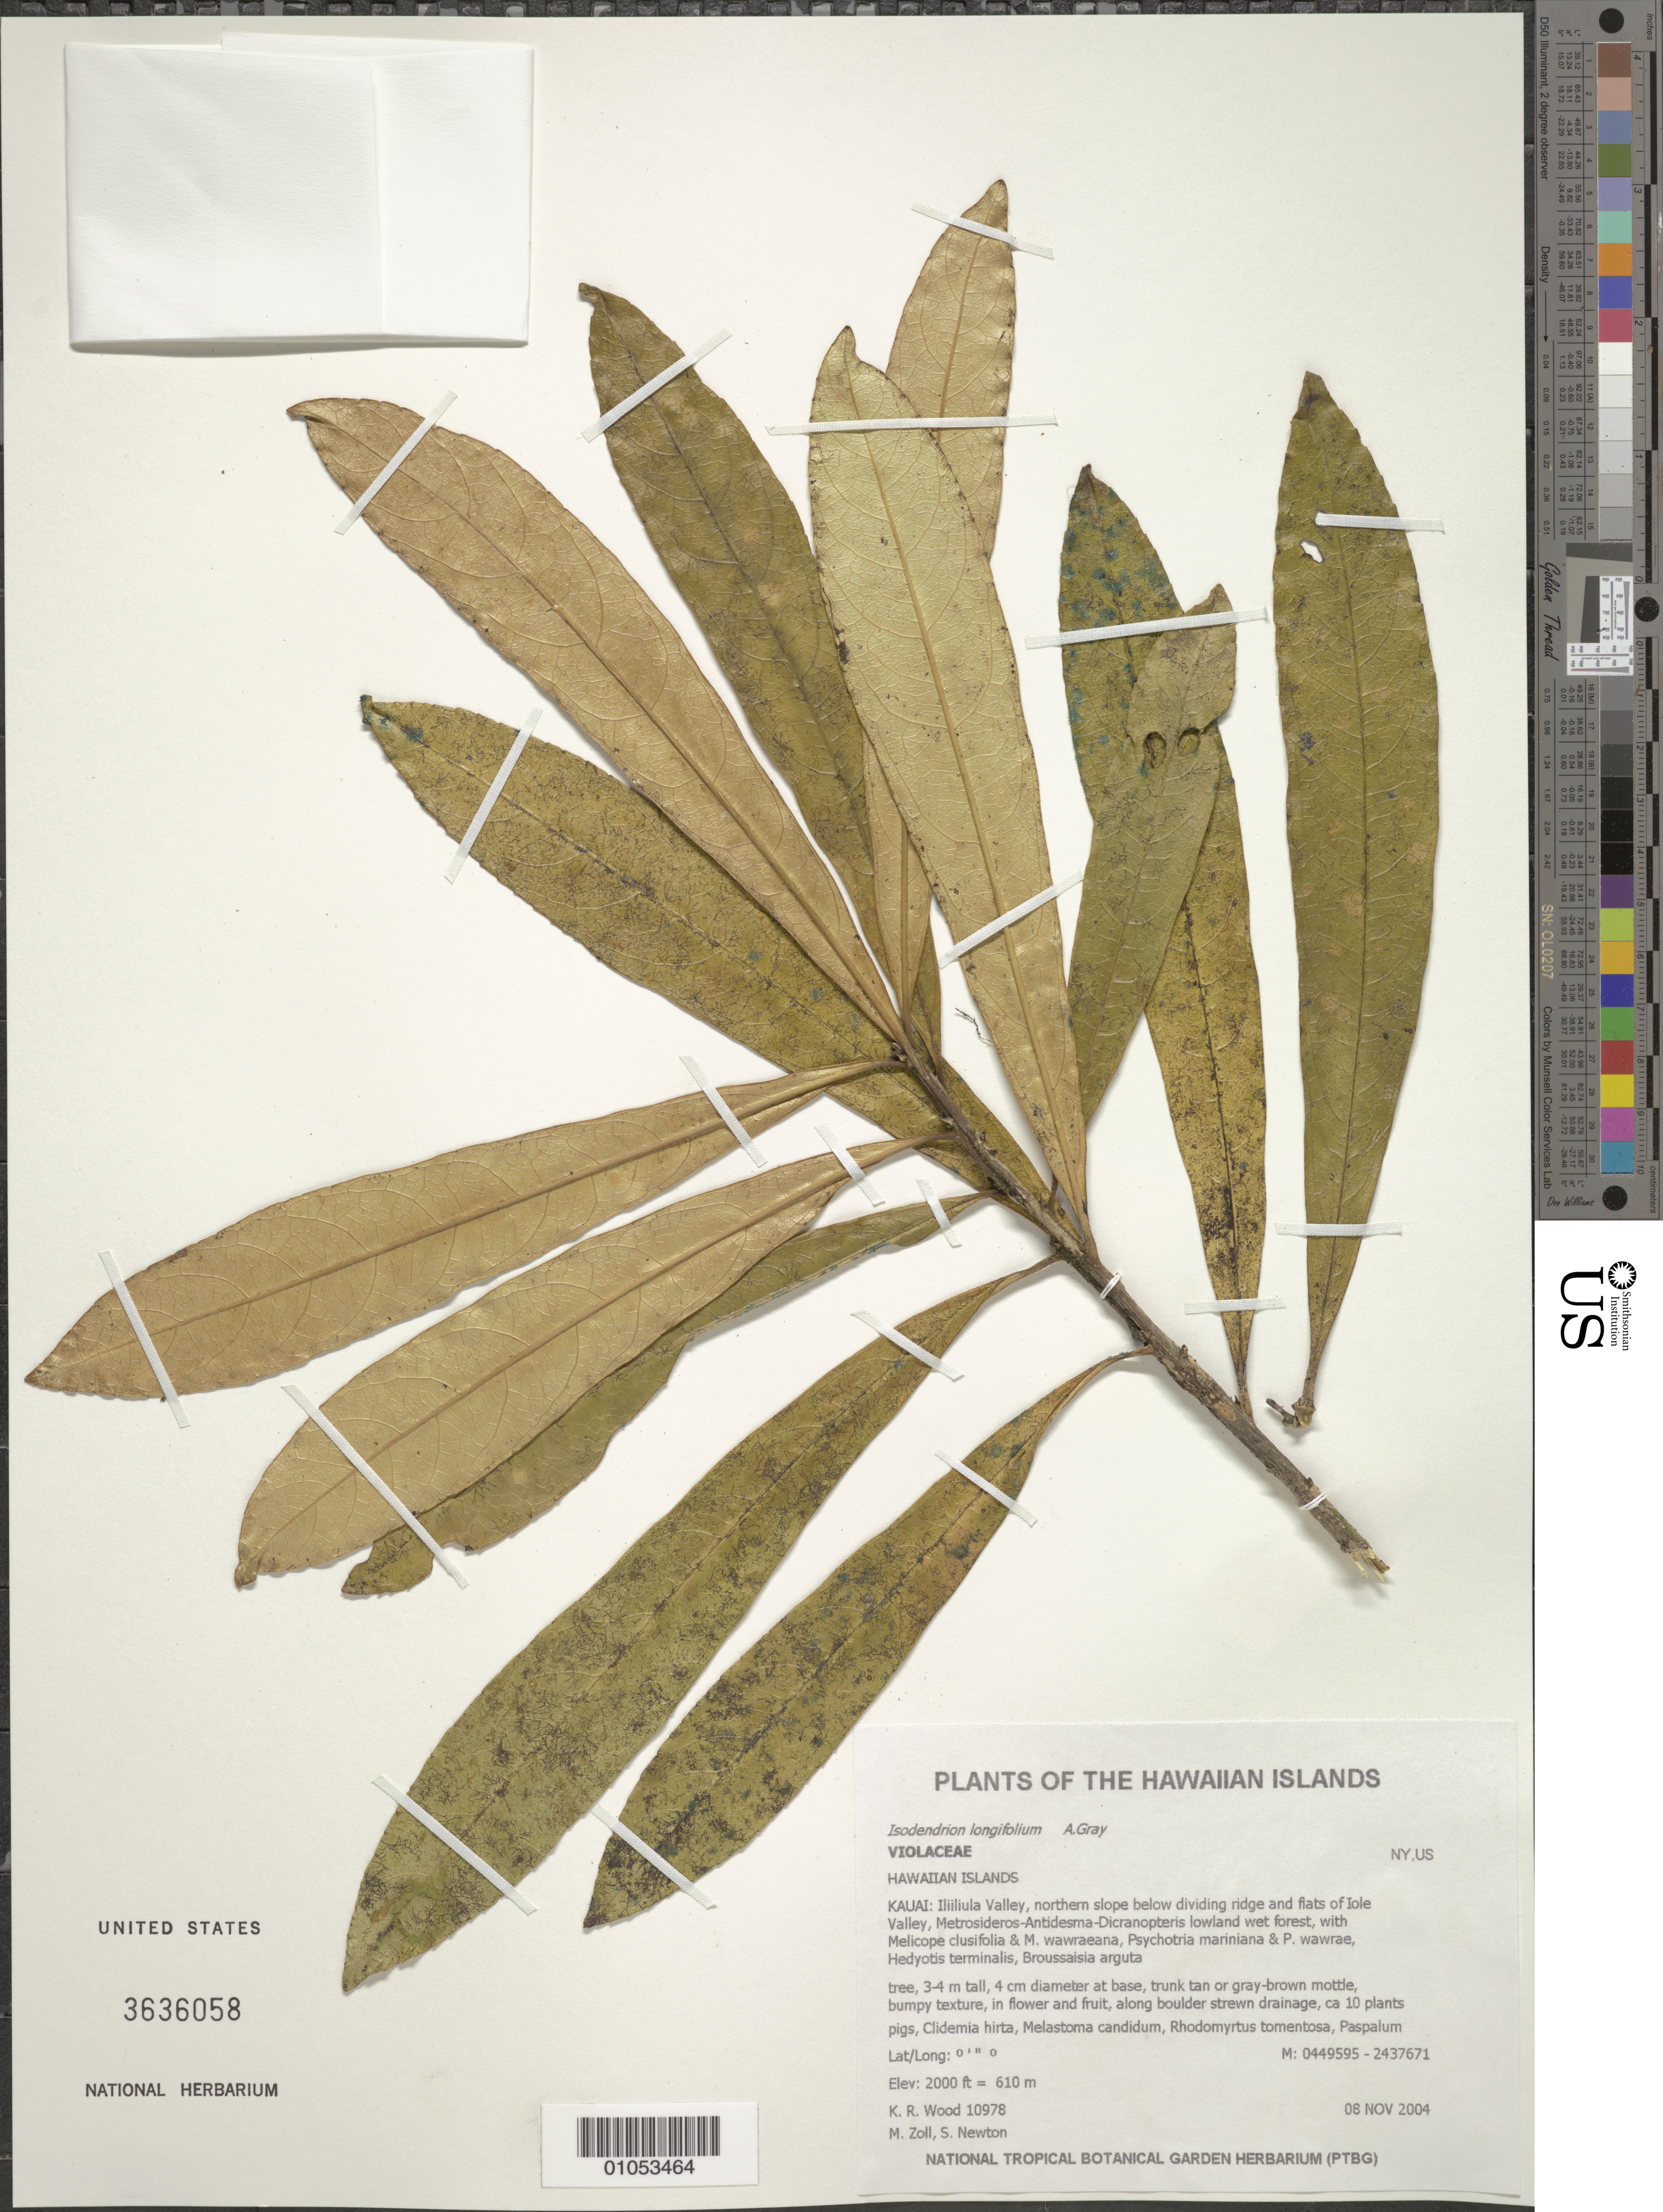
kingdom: Plantae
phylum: Tracheophyta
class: Magnoliopsida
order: Malpighiales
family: Violaceae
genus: Isodendrion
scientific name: Isodendrion longifolium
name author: A. Gray in Wilkes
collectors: K. R. Wood, M. Zoll & S. Newton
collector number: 10978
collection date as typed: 8 Nov 2004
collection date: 2004-11-08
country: United States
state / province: Hawaii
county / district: Kaui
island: Kaua'i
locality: Iliiliula Valley, northern slope below dividing ridge and flats of Iole Valley.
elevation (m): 610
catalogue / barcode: US 3636058